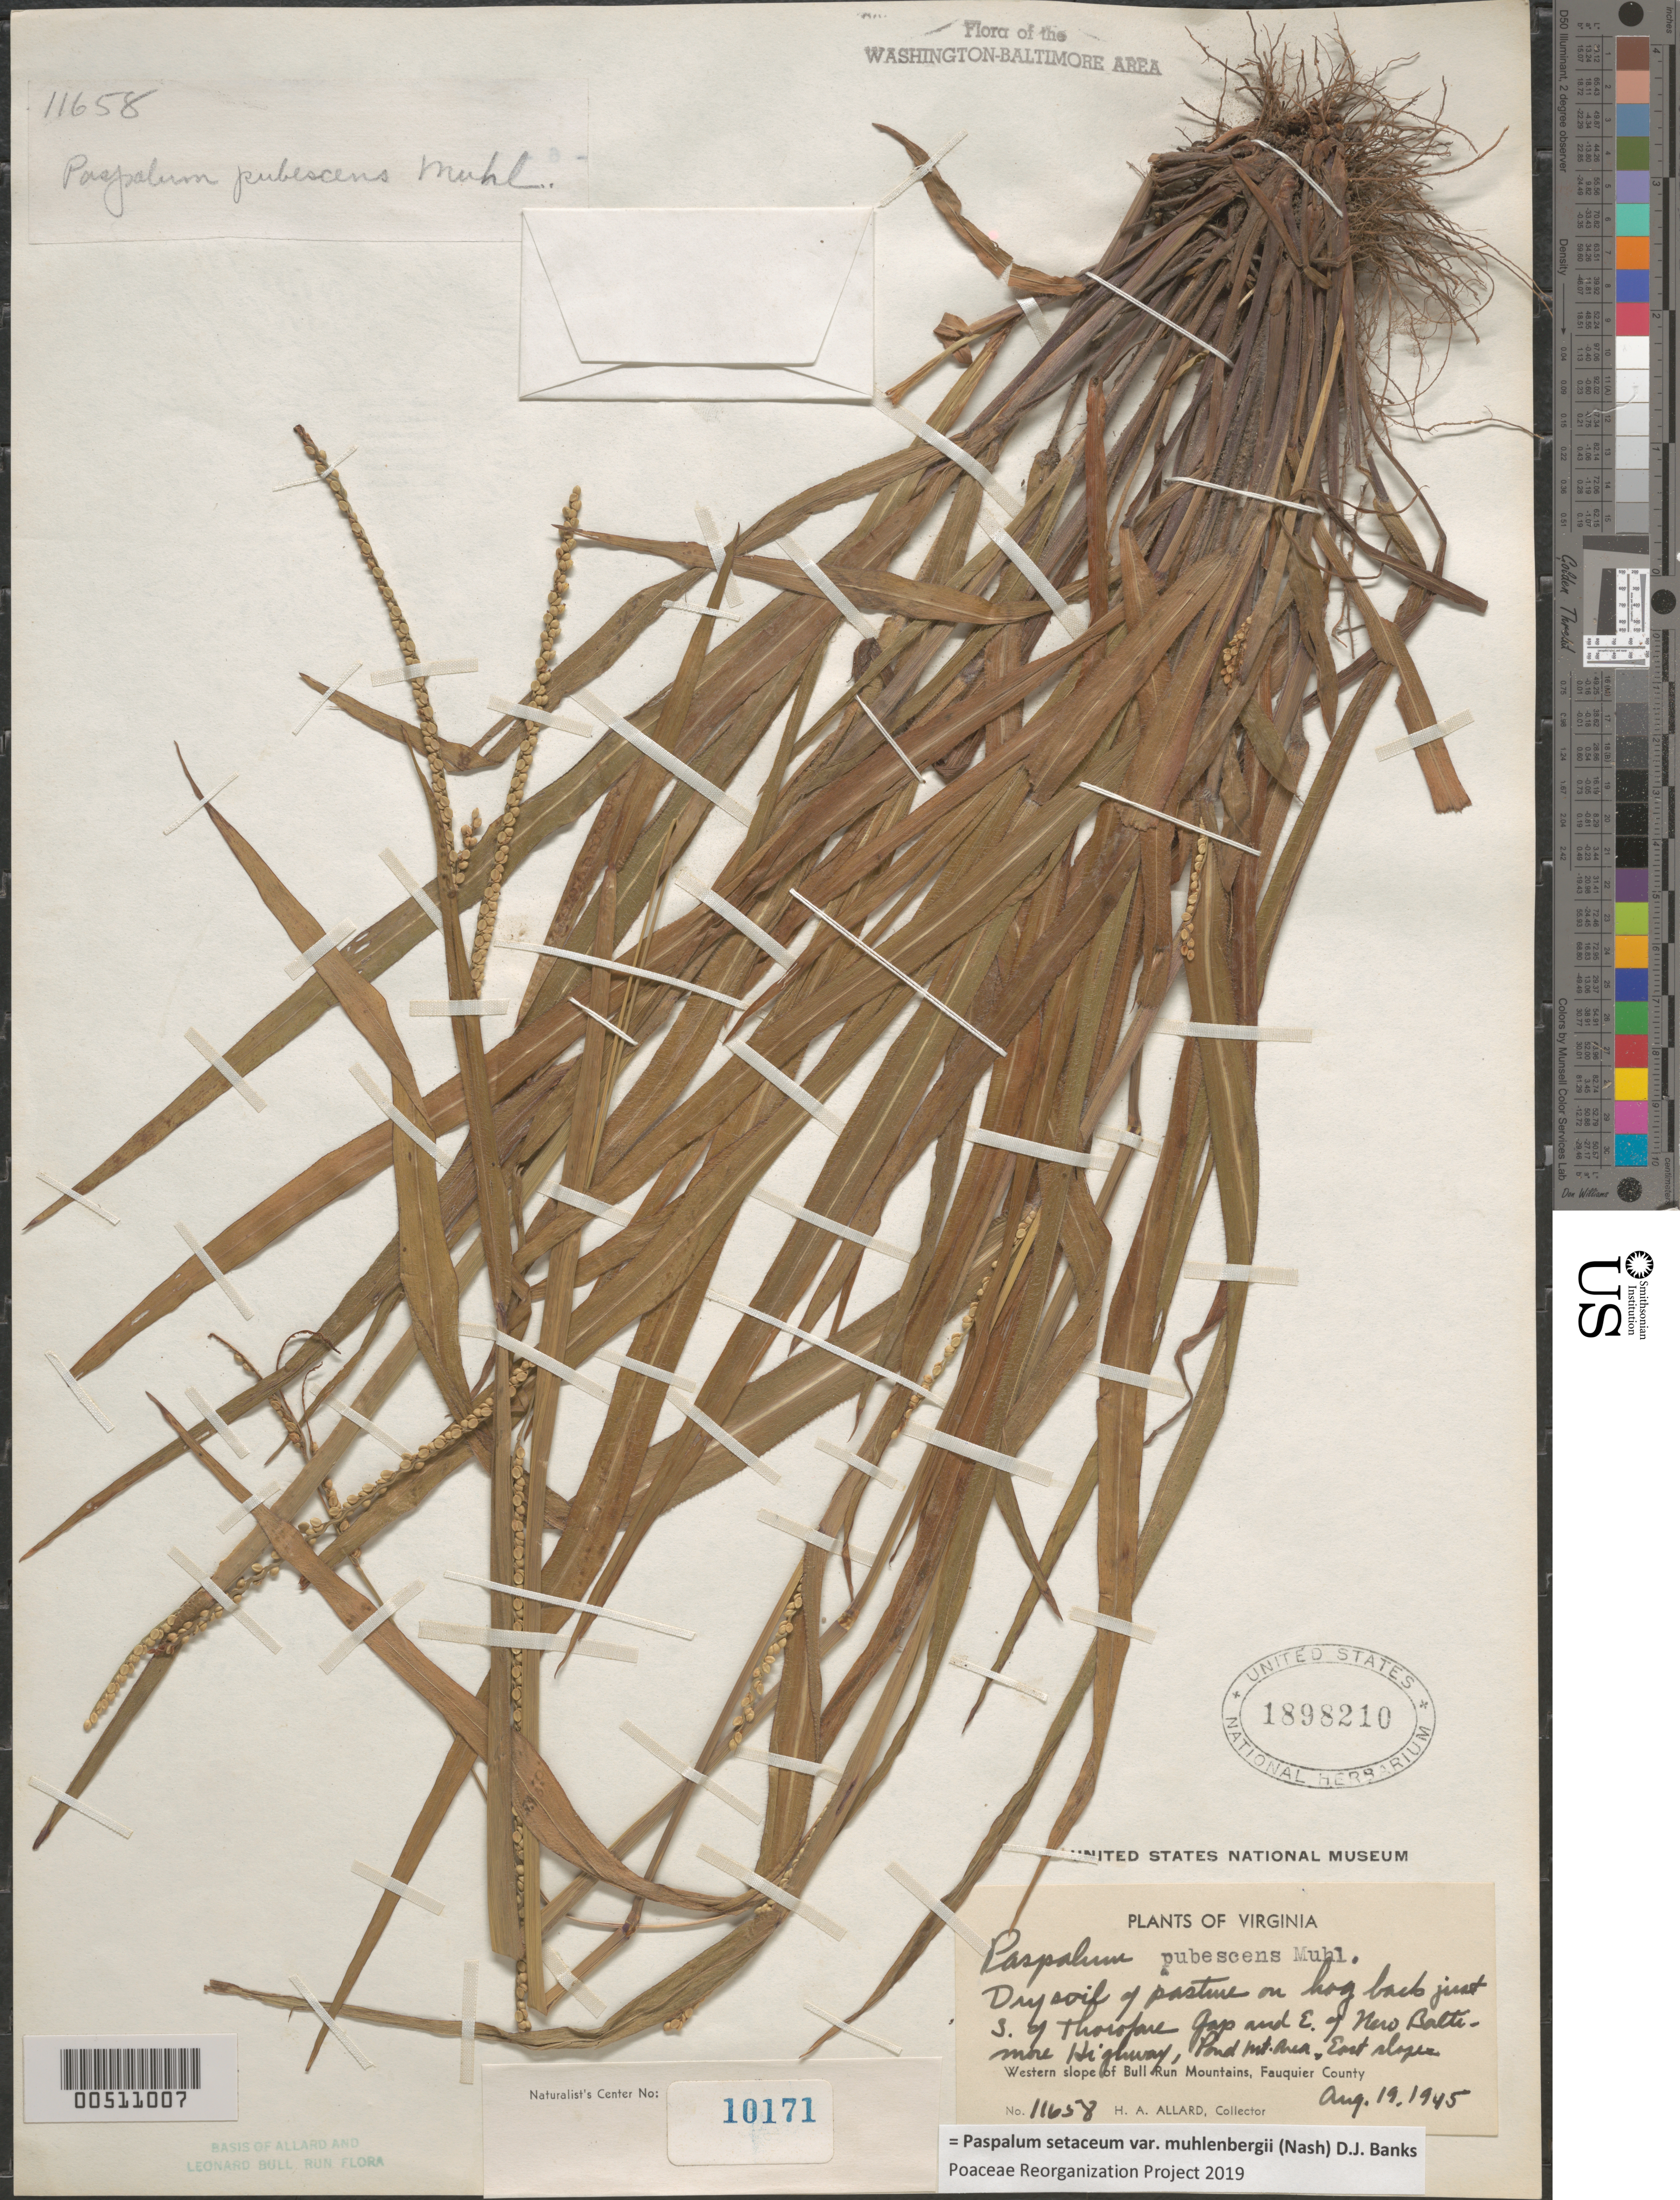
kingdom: Plantae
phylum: Tracheophyta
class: Liliopsida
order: Poales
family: Poaceae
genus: Paspalum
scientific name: Paspalum setaceum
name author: Michx.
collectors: H. A. Allard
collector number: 11658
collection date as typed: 19 Aug 1945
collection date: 1945-08-19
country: United States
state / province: Virginia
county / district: Fauquier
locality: S of Thorofare Gap, E of New Baltimore Highway, Pond Mt. Bull Run Mts.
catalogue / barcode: US 1898210